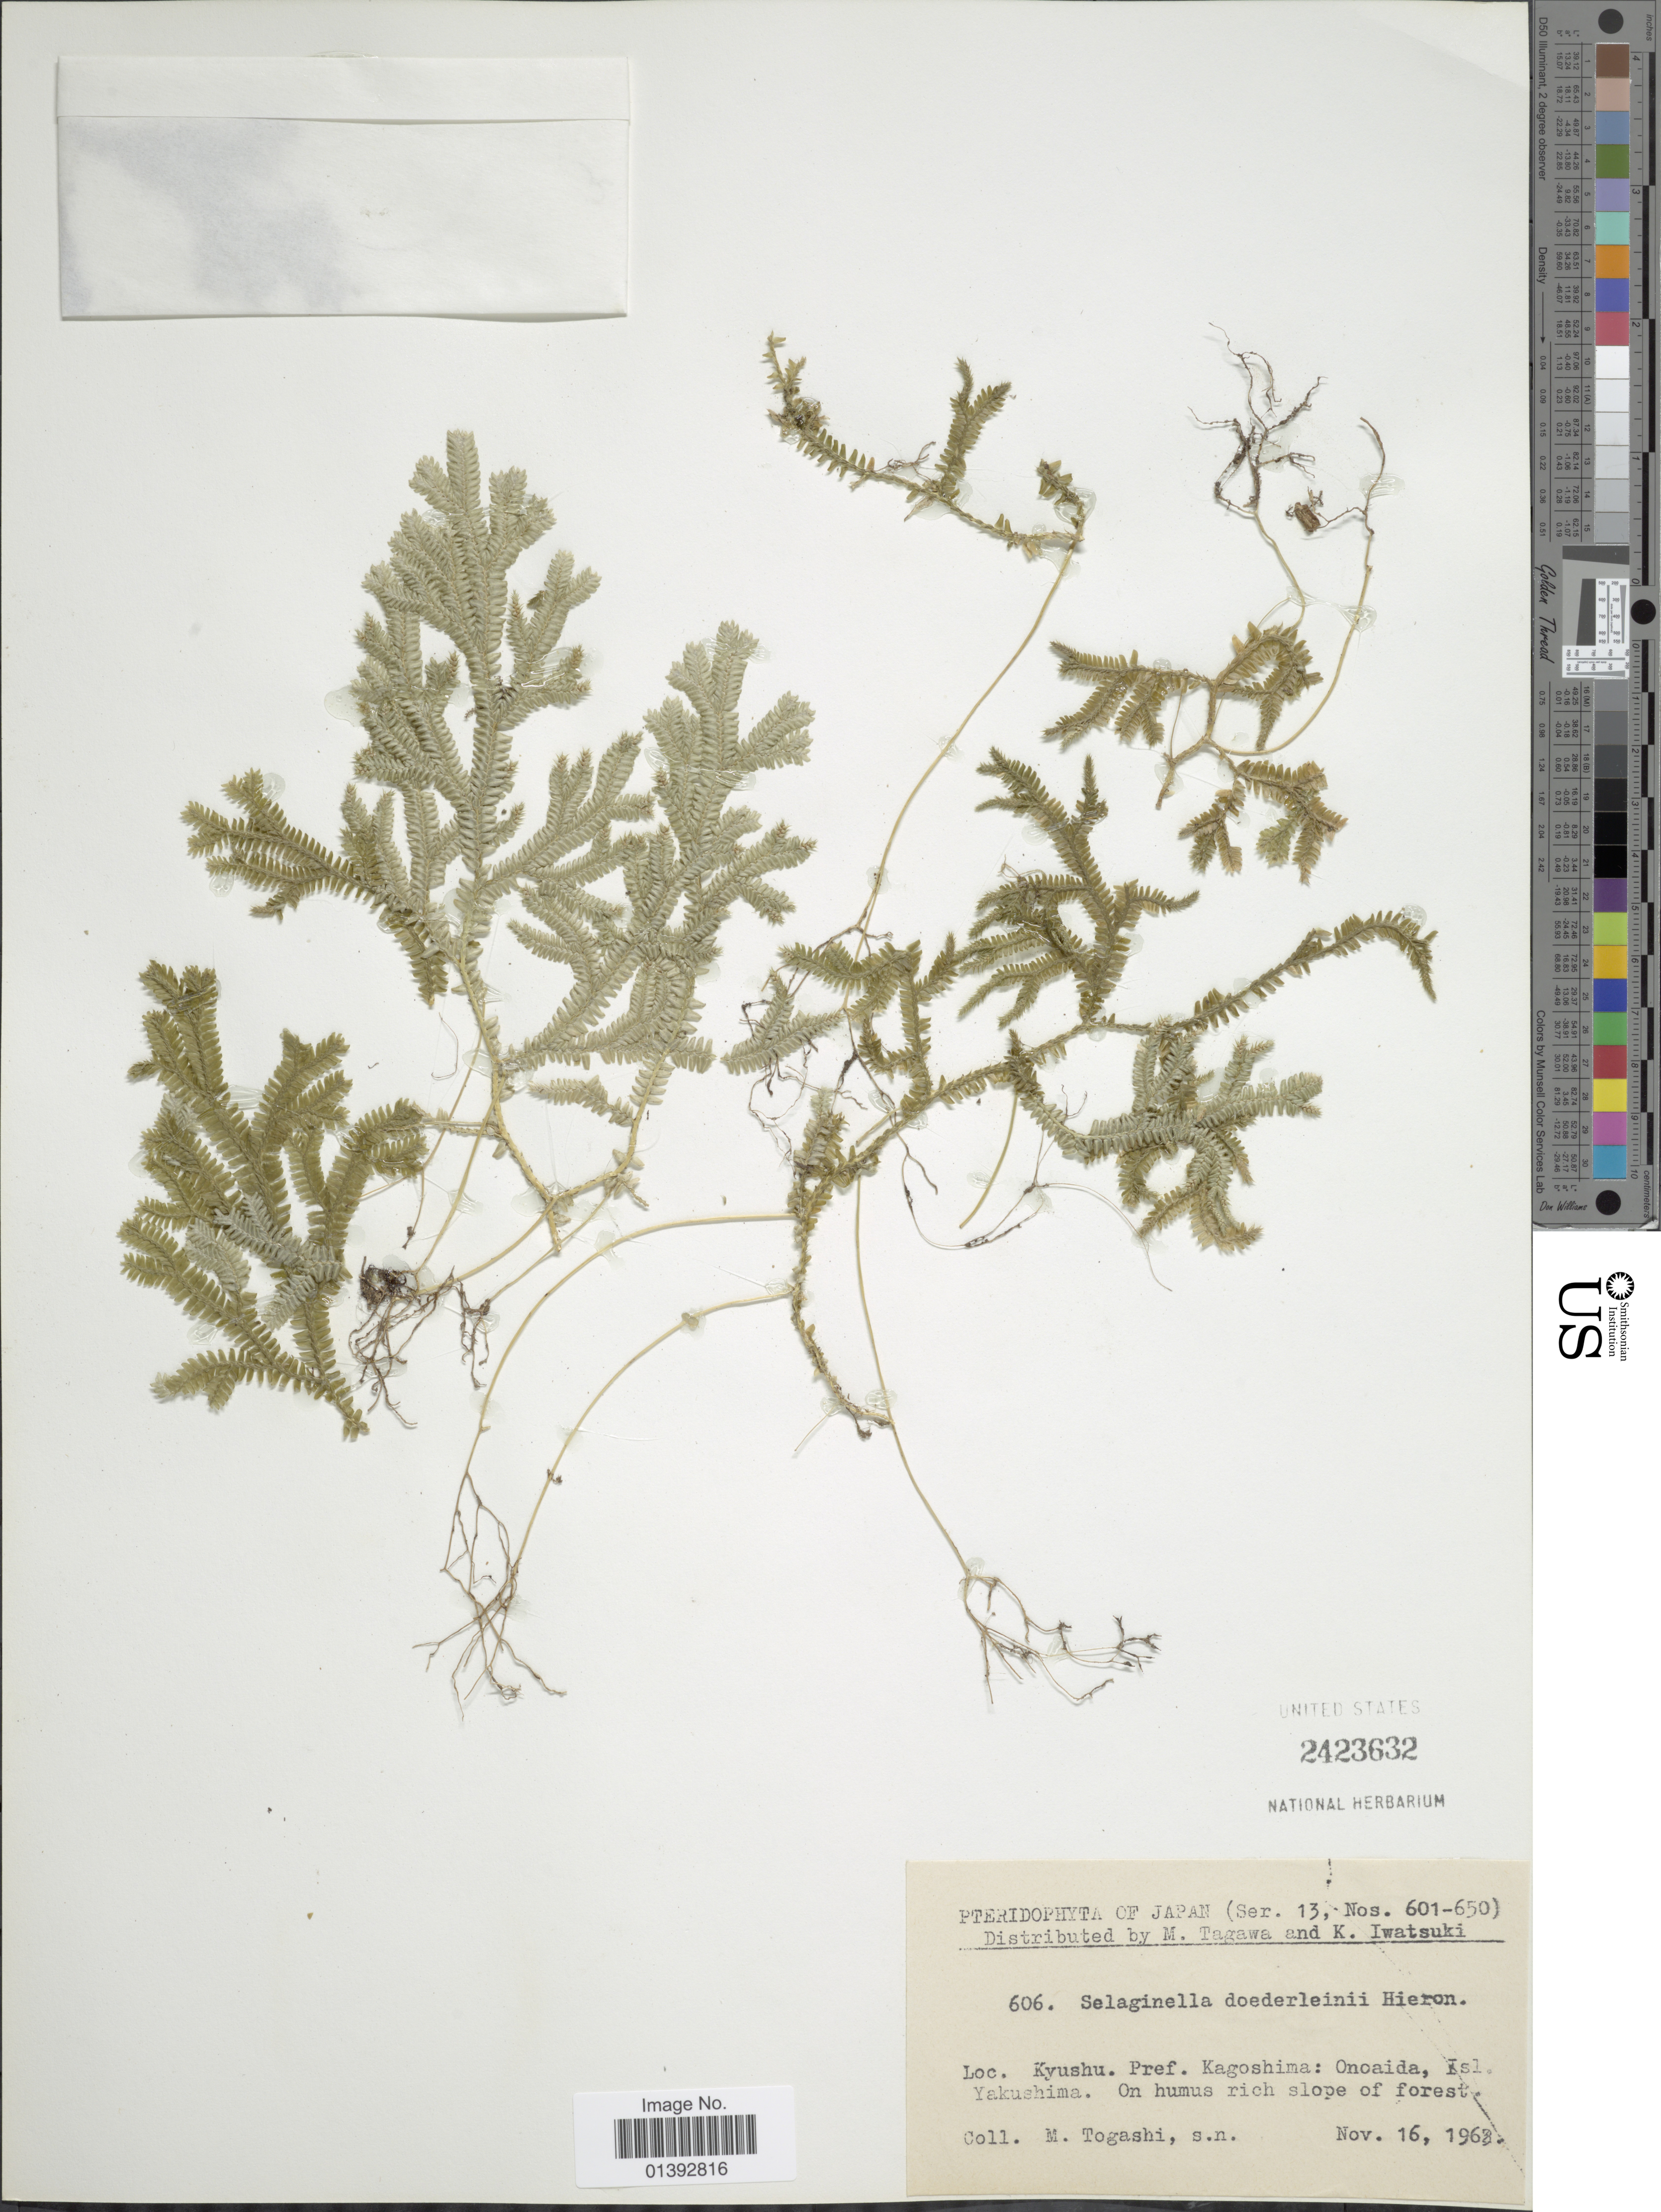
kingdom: Plantae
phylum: Tracheophyta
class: Lycopodiopsida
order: Selaginellales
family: Selaginellaceae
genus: Selaginella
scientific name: Selaginella doederleinii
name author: Hieron.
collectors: M. Togashi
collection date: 1963-11-16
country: Japan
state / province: Kagosima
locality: Kyushu. Onoaida, Isl. Yakushima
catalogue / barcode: US 2423632